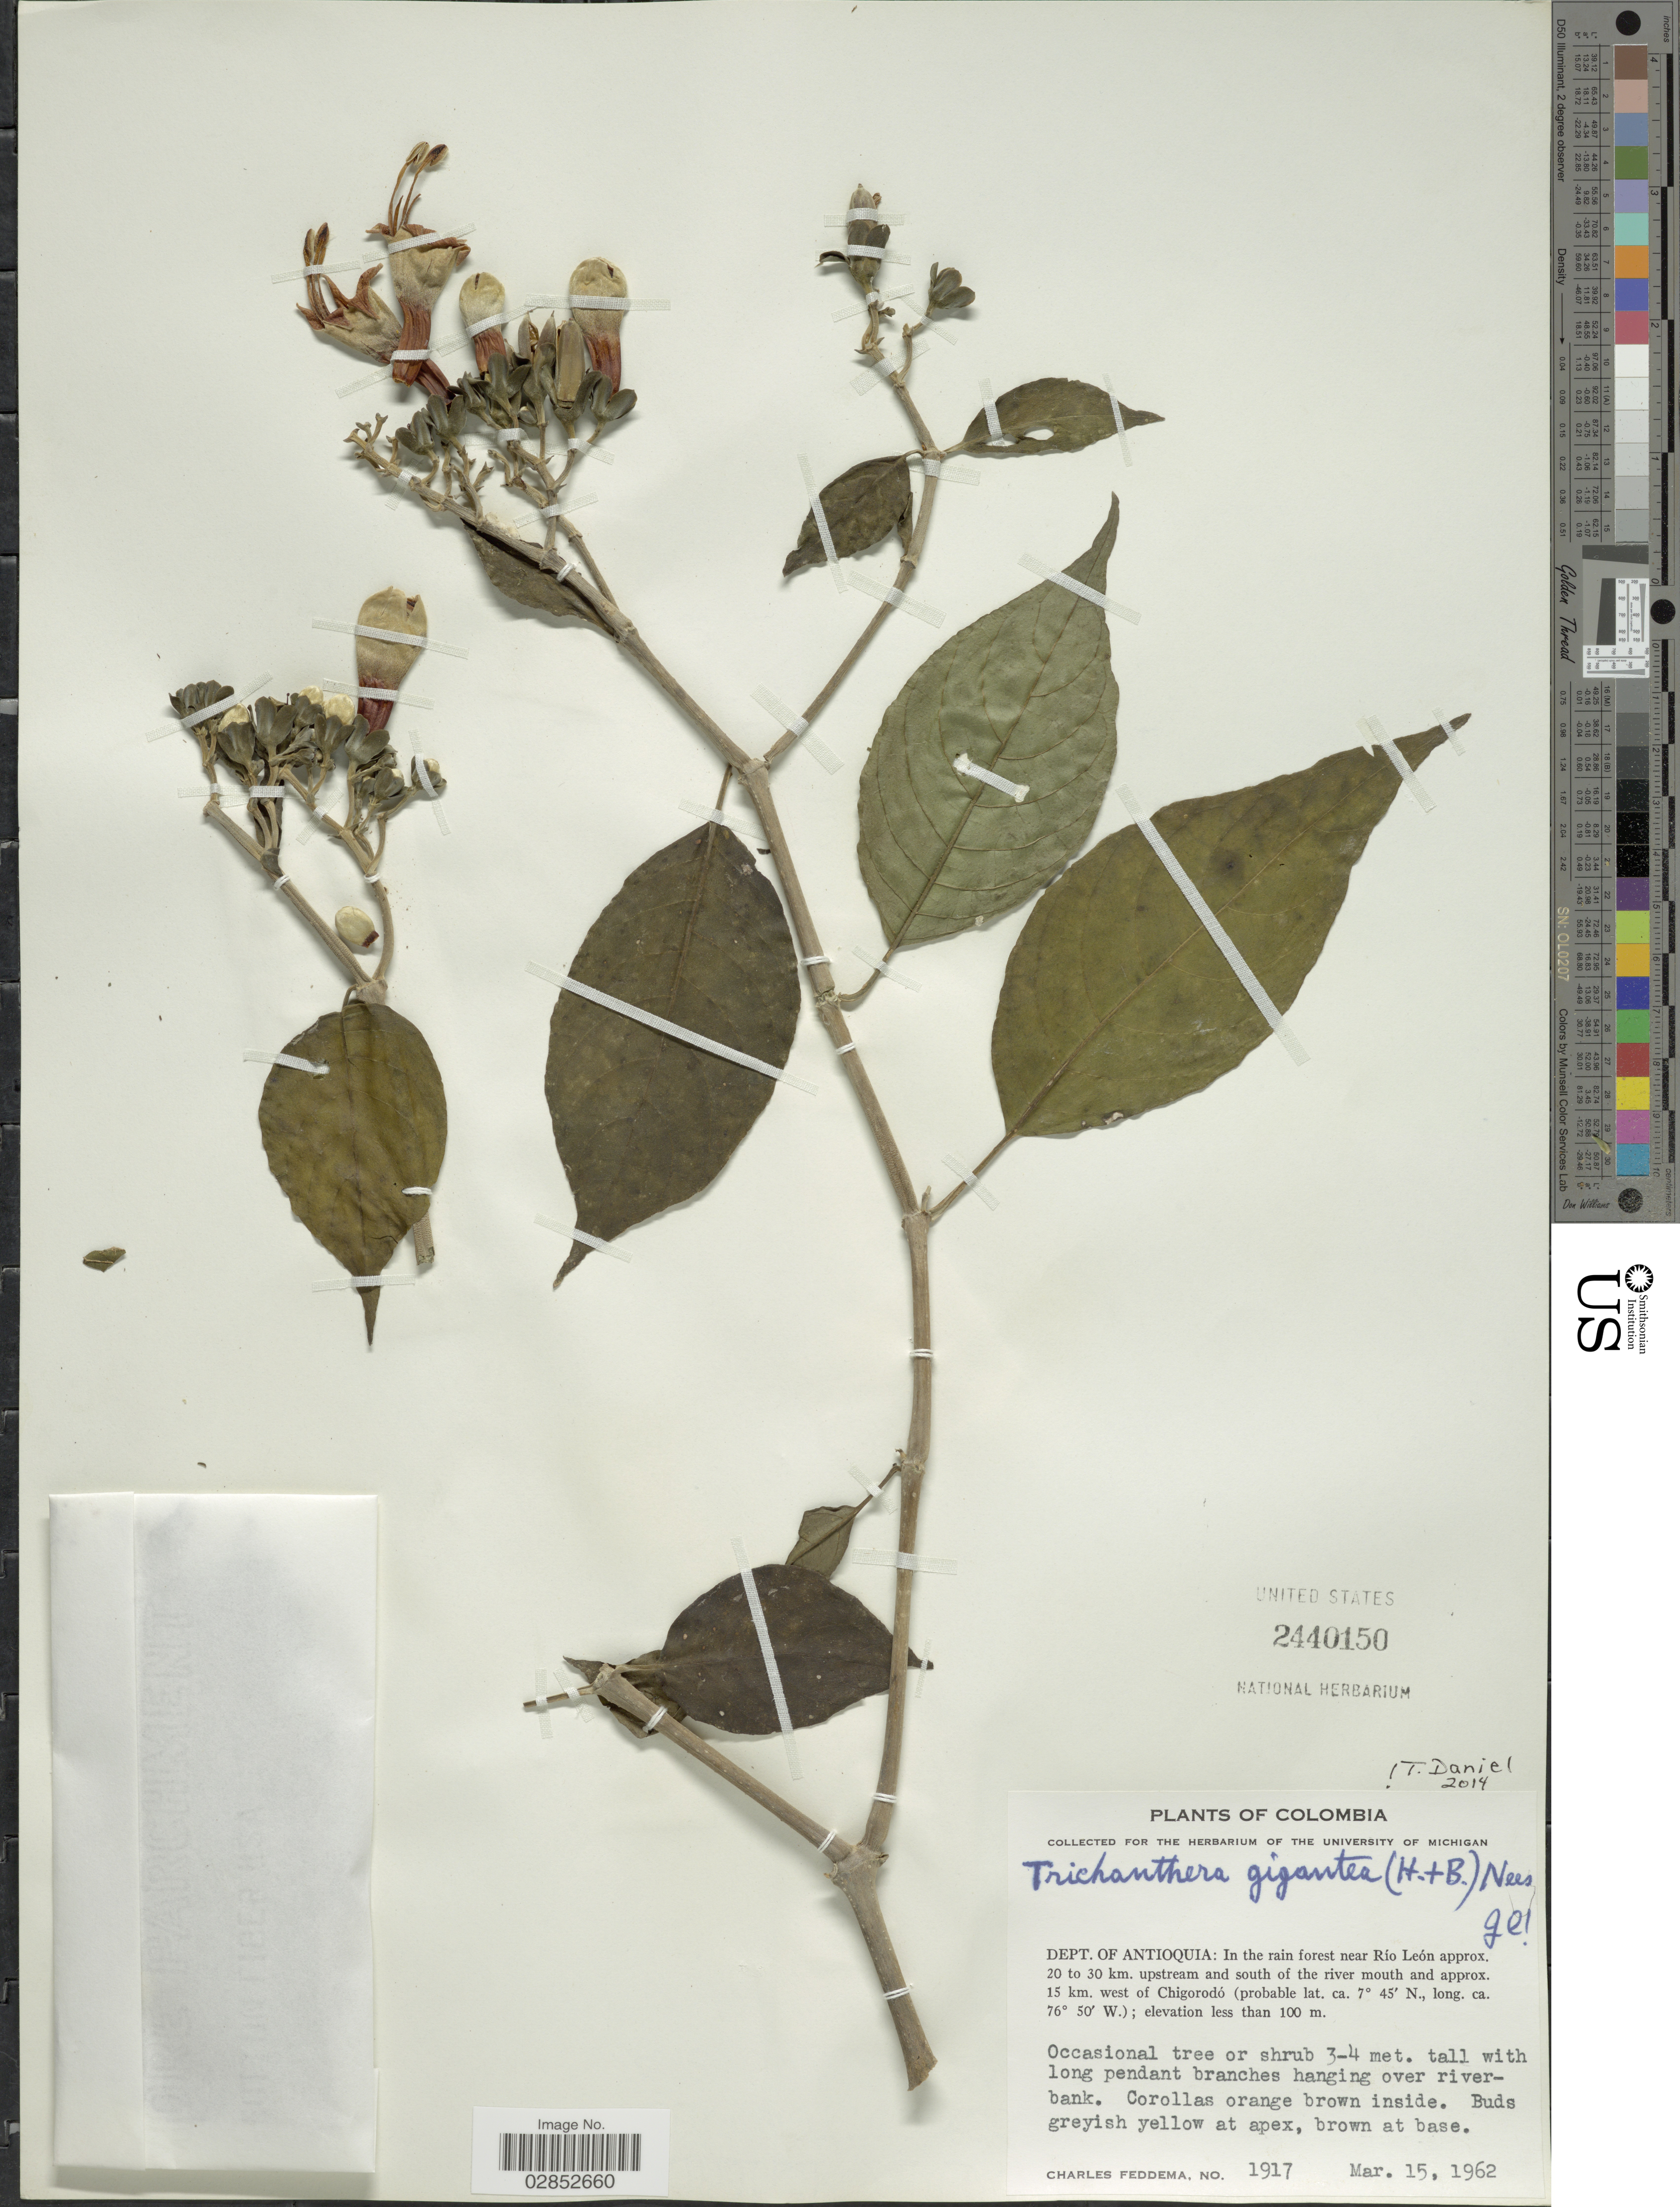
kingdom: Plantae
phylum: Tracheophyta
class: Magnoliopsida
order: Lamiales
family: Acanthaceae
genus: Trichanthera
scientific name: Trichanthera gigantea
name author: (Bonpl.) Nees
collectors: C. Feddema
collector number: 1917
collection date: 1962-03-15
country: Colombia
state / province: Antioquia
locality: Dept. of Antioquia: In the rain forest near Río León approx. 20 to 30 km. upstream and south of the river mouth and approx. 15 km. west of Chigorodó.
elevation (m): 100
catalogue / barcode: US 2440150